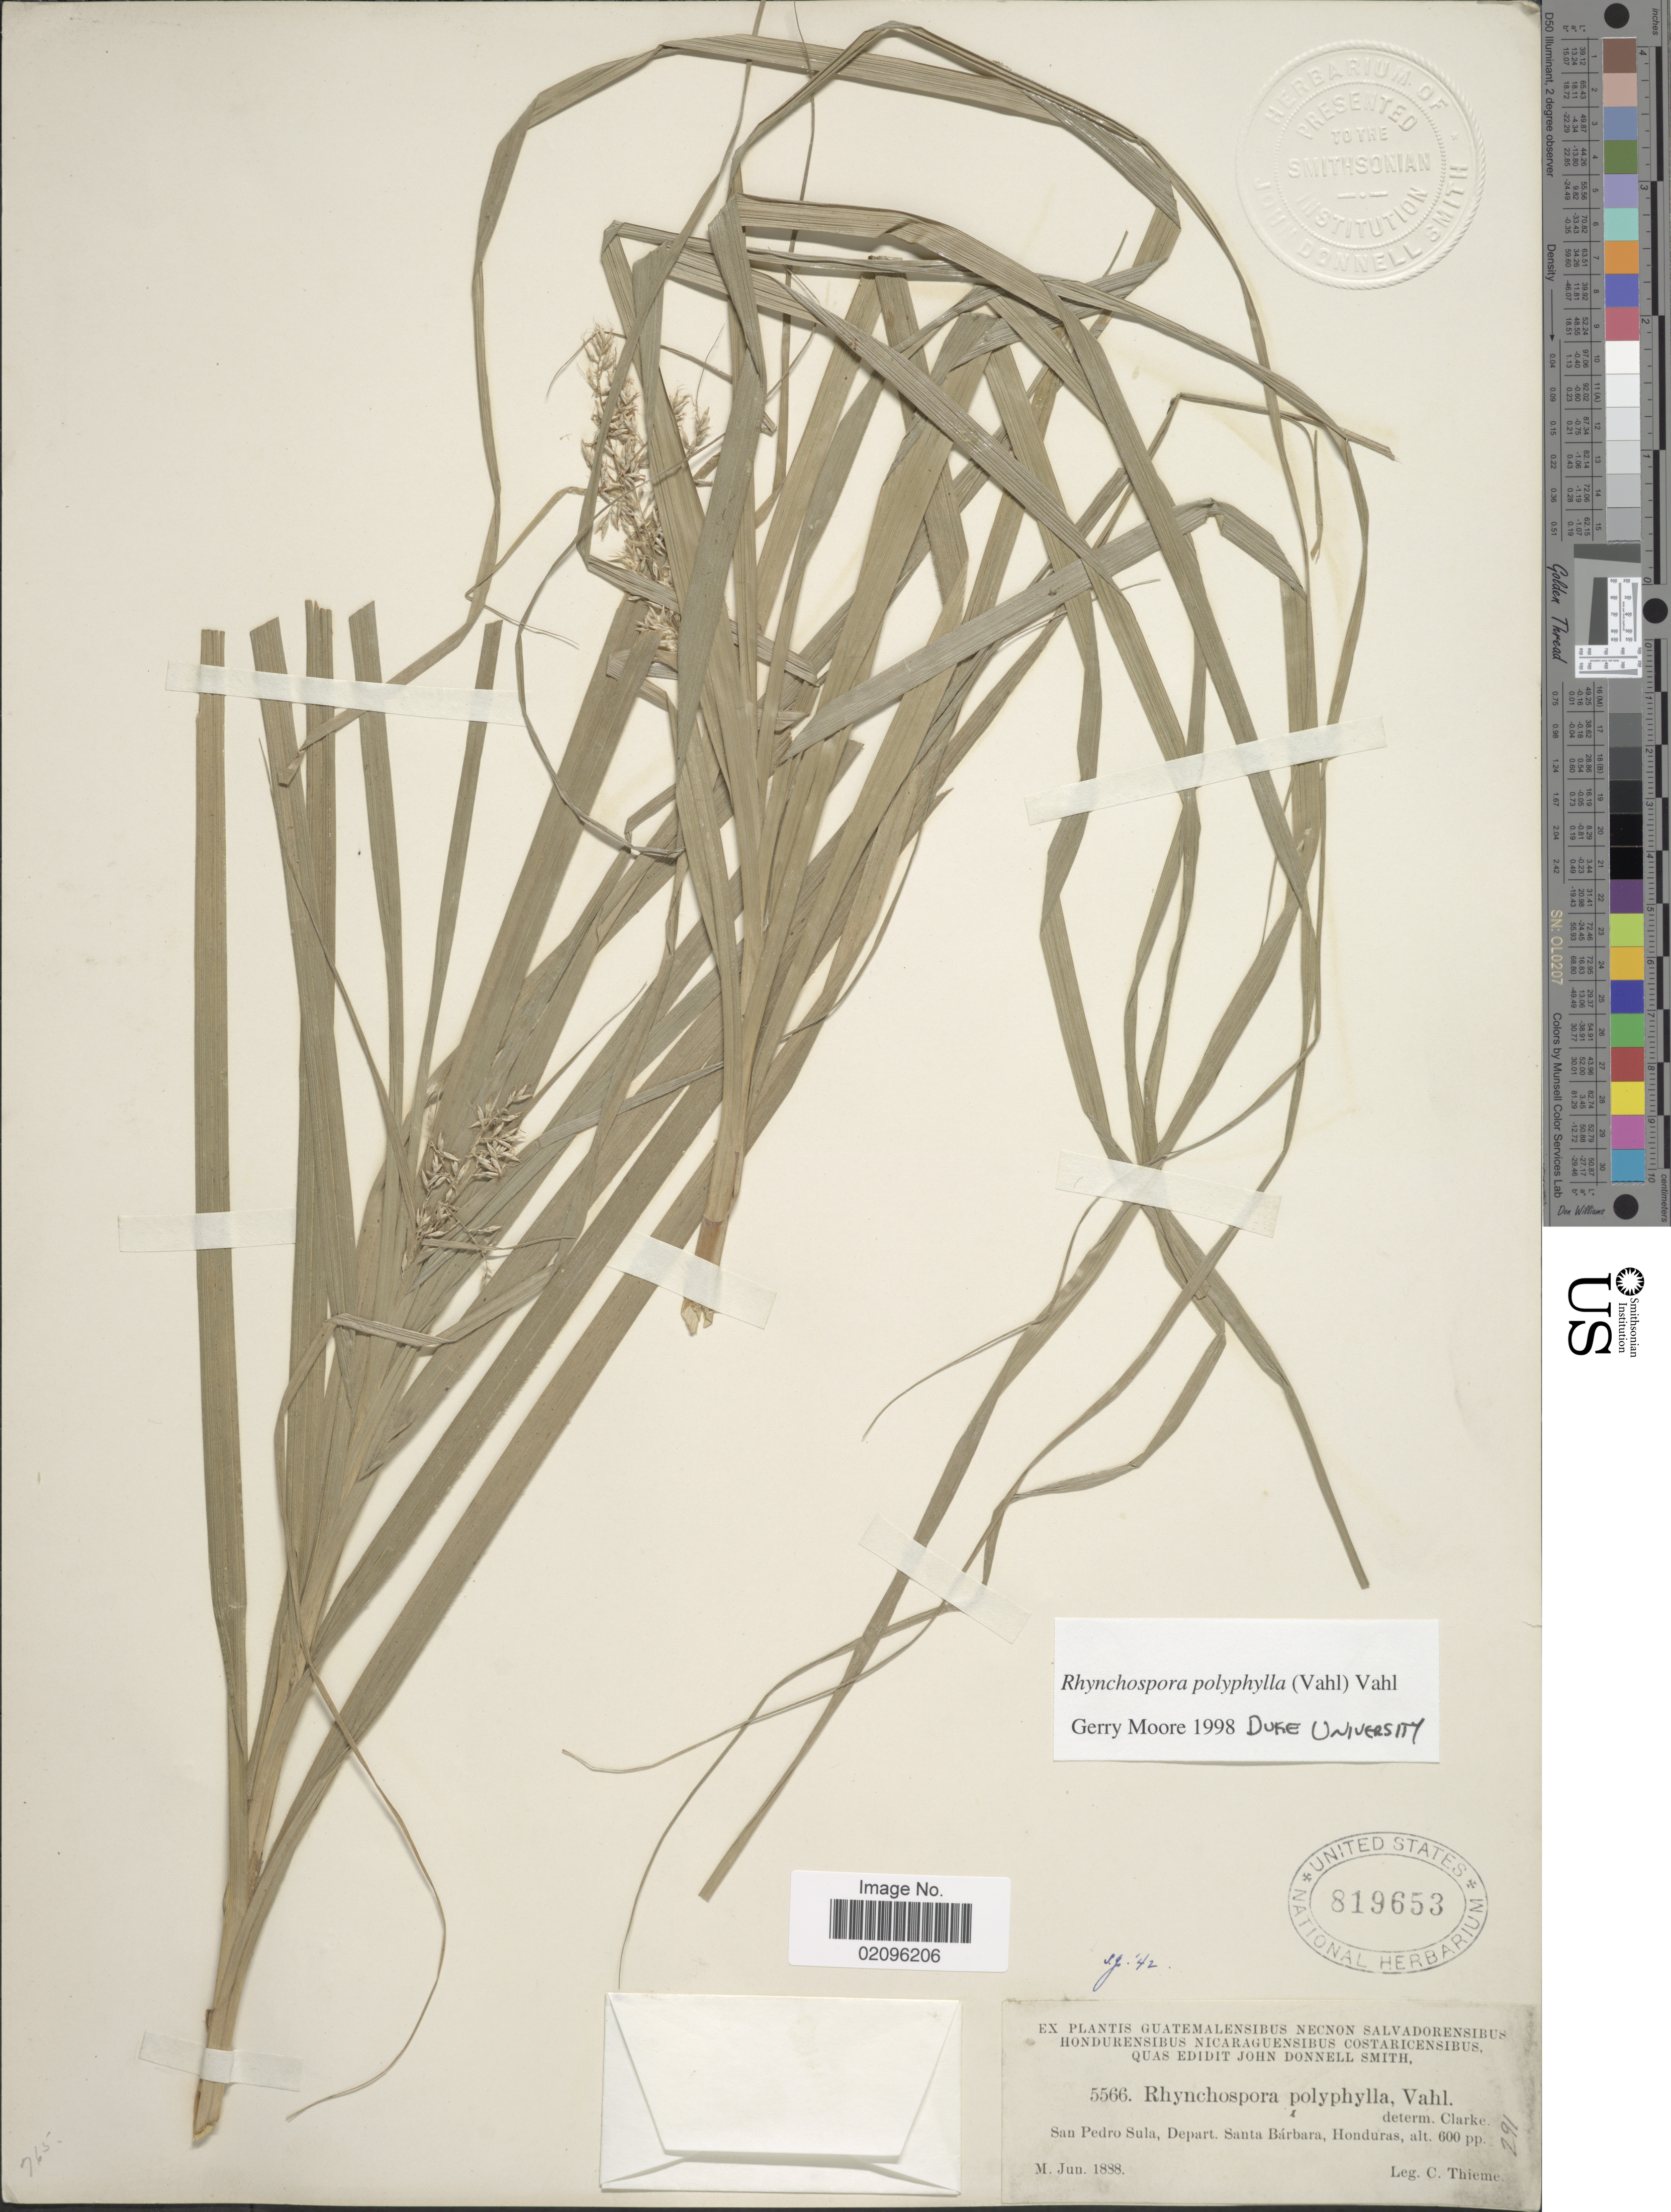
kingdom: Plantae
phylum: Tracheophyta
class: Liliopsida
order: Poales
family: Cyperaceae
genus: Rhynchospora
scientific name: Rhynchospora polyphylla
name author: (Vahl) Vahl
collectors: C. Thieme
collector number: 5566/291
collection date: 1888-06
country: Honduras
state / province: Santa Bárbara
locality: San Pedro Sula.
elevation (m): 183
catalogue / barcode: US 819653